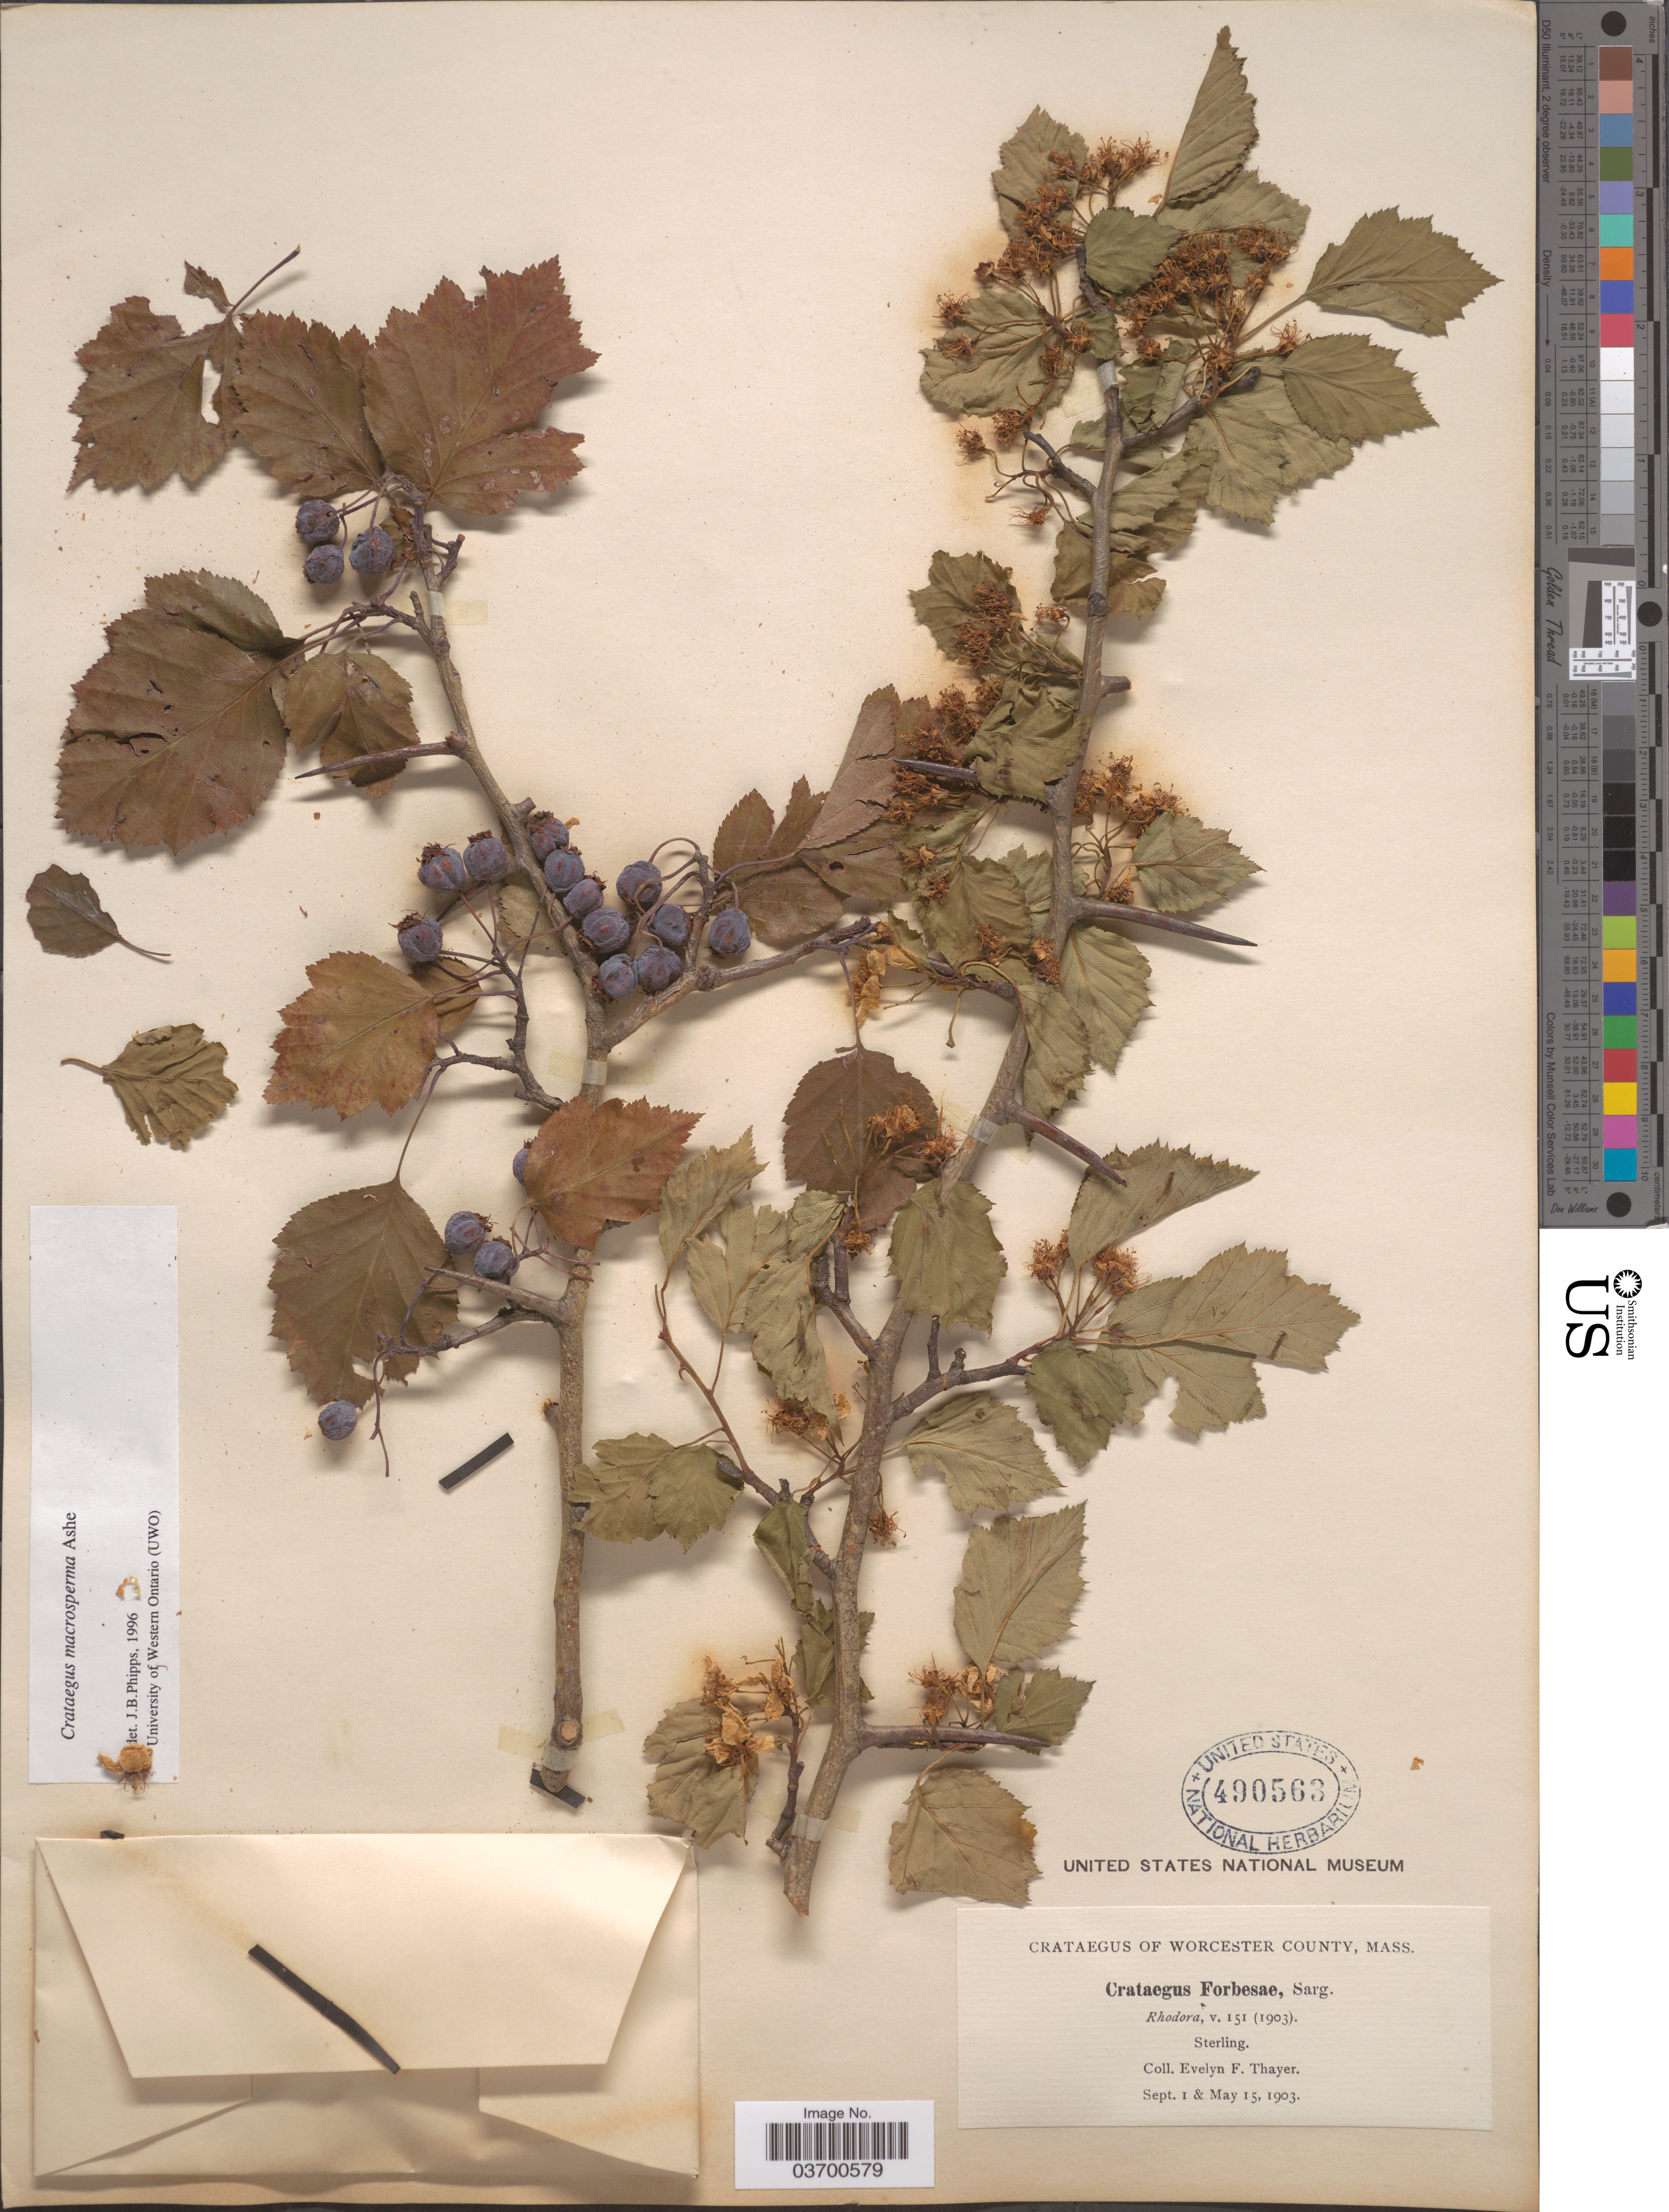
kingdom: Plantae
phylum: Tracheophyta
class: Magnoliopsida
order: Rosales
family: Rosaceae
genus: Crataegus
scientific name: Crataegus macrosperma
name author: Ashe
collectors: E. Thayer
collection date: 1903-05-15/1903-09-01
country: United States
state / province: Massachusetts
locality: Worcester County. [unsure placement] Sterling.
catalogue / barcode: US 490563